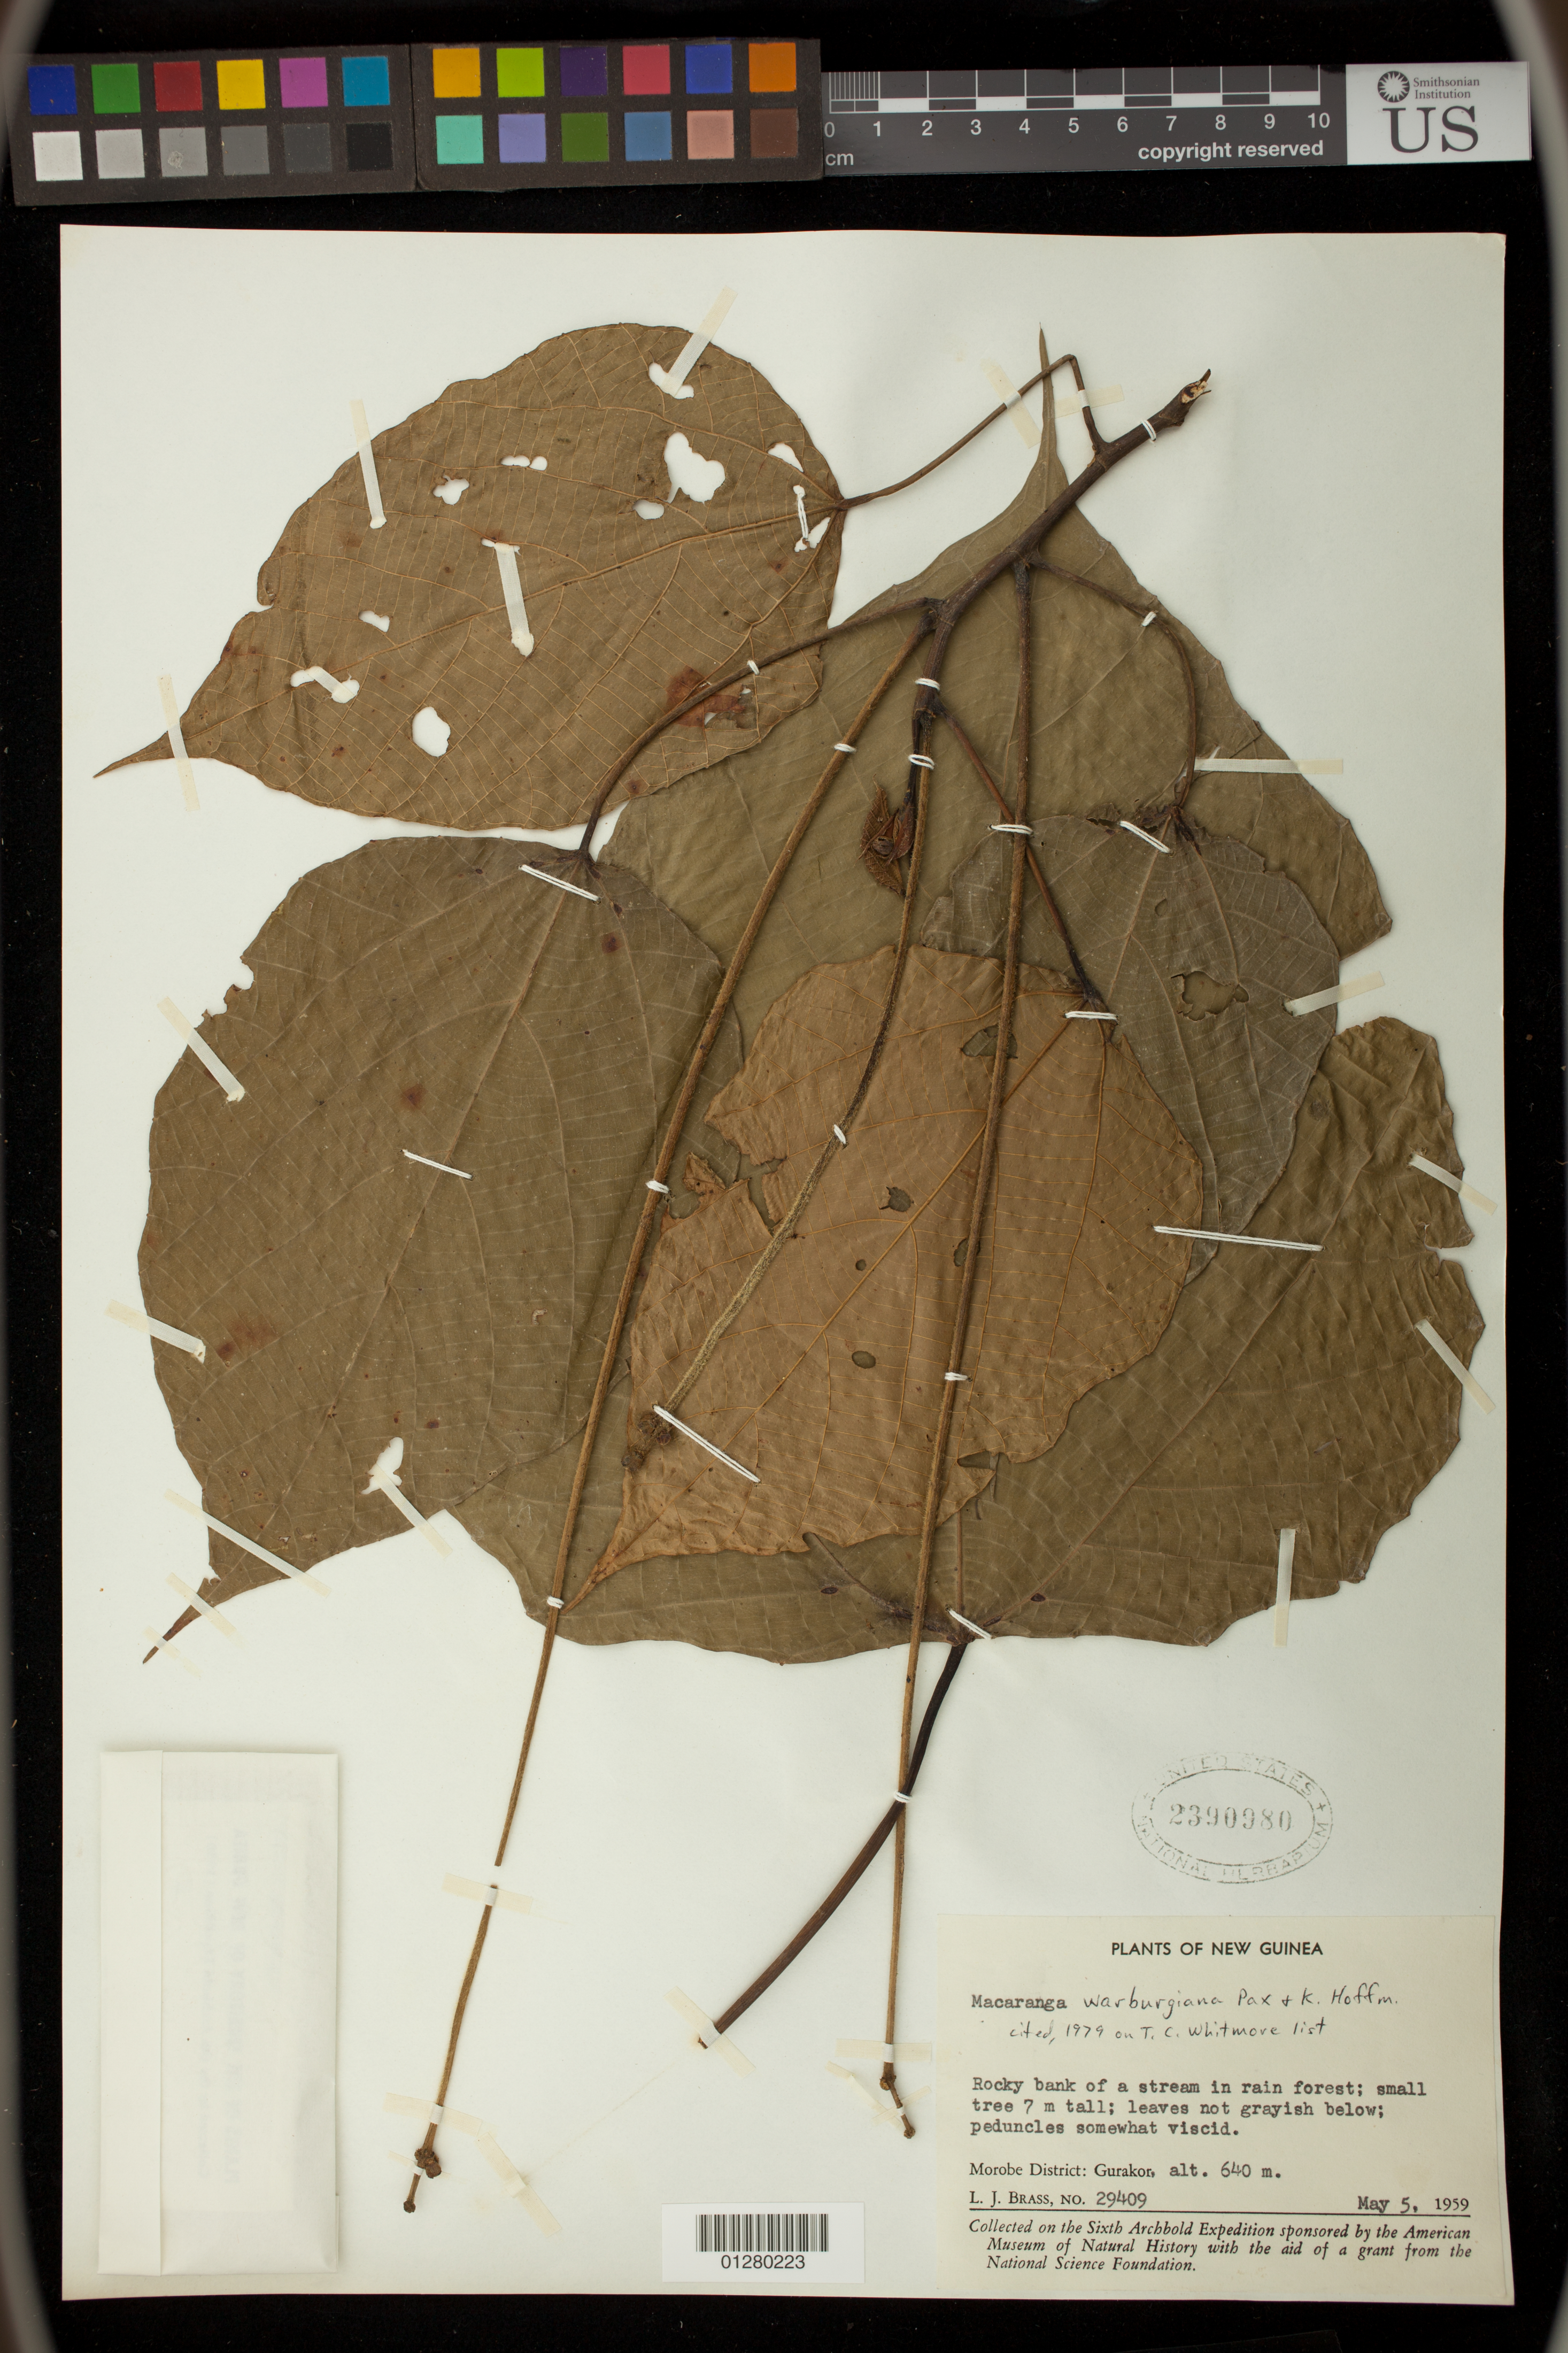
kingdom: Plantae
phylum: Tracheophyta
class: Magnoliopsida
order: Malpighiales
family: Euphorbiaceae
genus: Macaranga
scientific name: Macaranga warburgiana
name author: Pax & K. Hoffm.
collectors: L. J. Brass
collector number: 29409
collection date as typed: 05 May 1959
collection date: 1959-05-05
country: Papua New Guinea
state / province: Morobe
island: New Guinea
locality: Gurakor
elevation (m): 640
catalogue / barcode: US 2390980